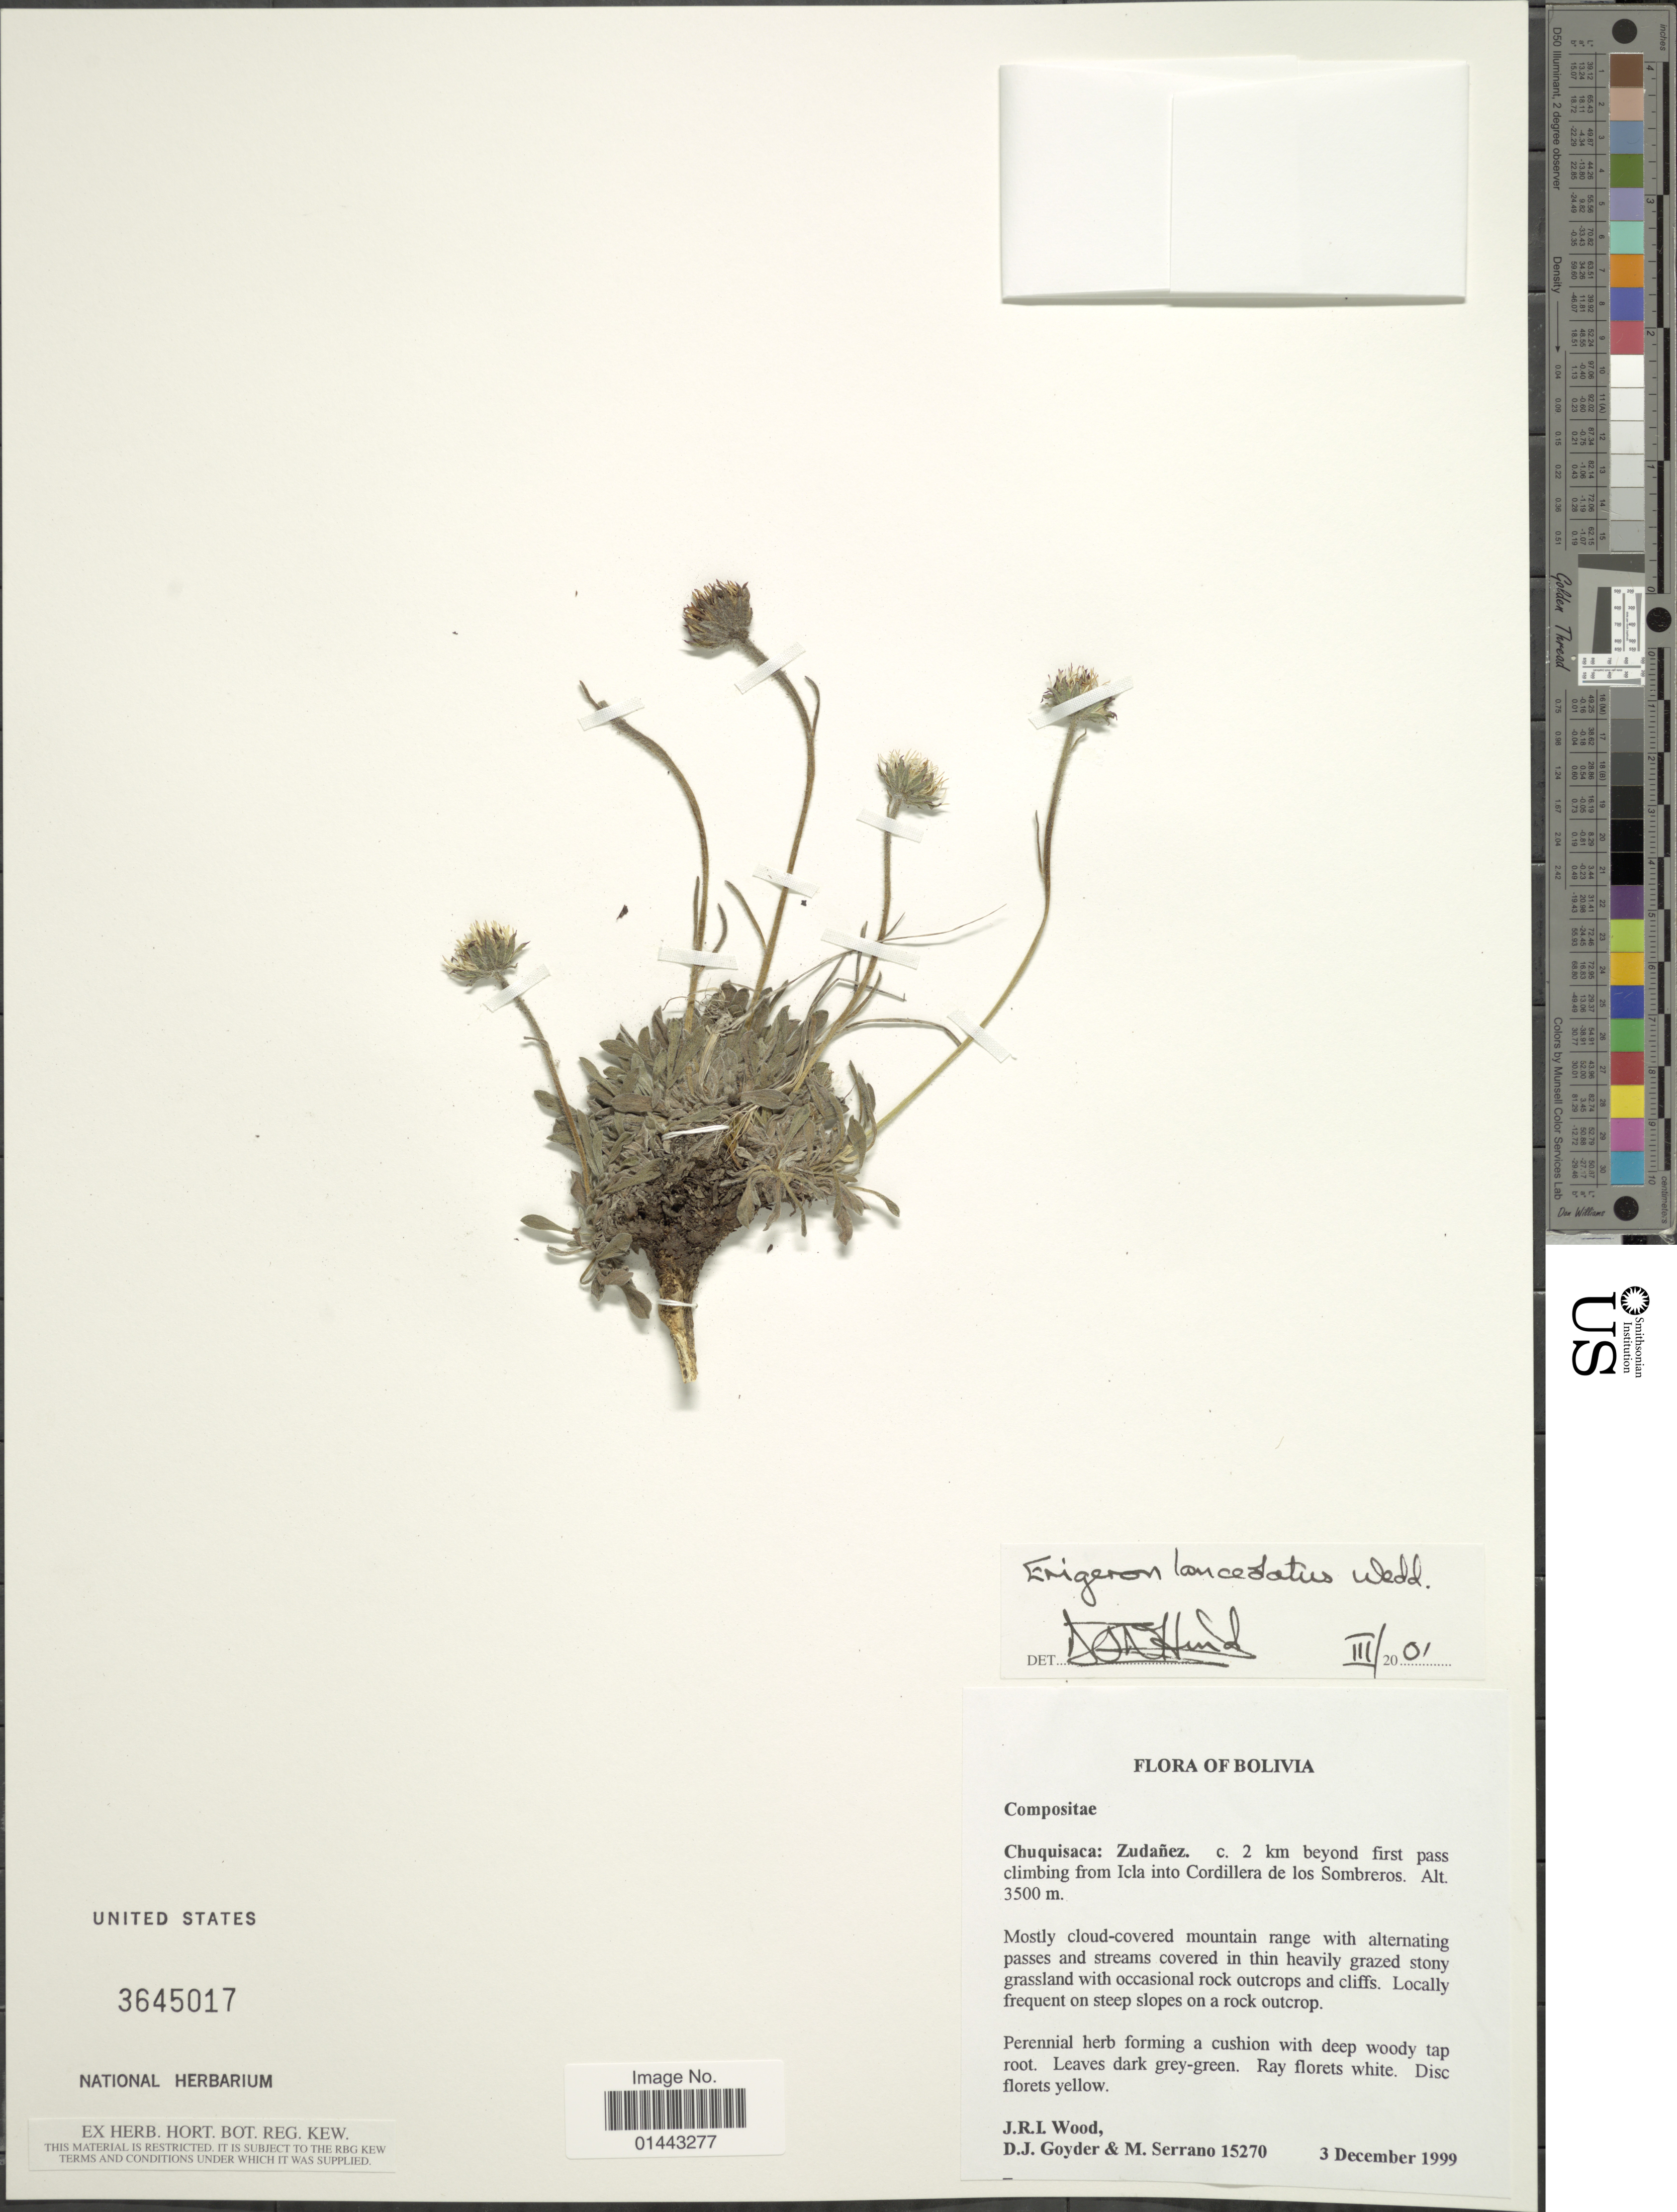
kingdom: Plantae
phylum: Tracheophyta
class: Magnoliopsida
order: Asterales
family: Asteraceae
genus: Erigeron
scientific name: Erigeron lanceolatus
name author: Wedd.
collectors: J. R. I. Wood, D. Goyder & M. Serrano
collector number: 15270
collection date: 1999-12-03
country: Bolivia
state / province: Chuquisaca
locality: Zudañez, c. 2 km beyond first pass climbing from Icla into Cordillera de los Sombreros, mostly cloud-covered mountain range with alternating passes and streams.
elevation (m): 3500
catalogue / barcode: US 3645017